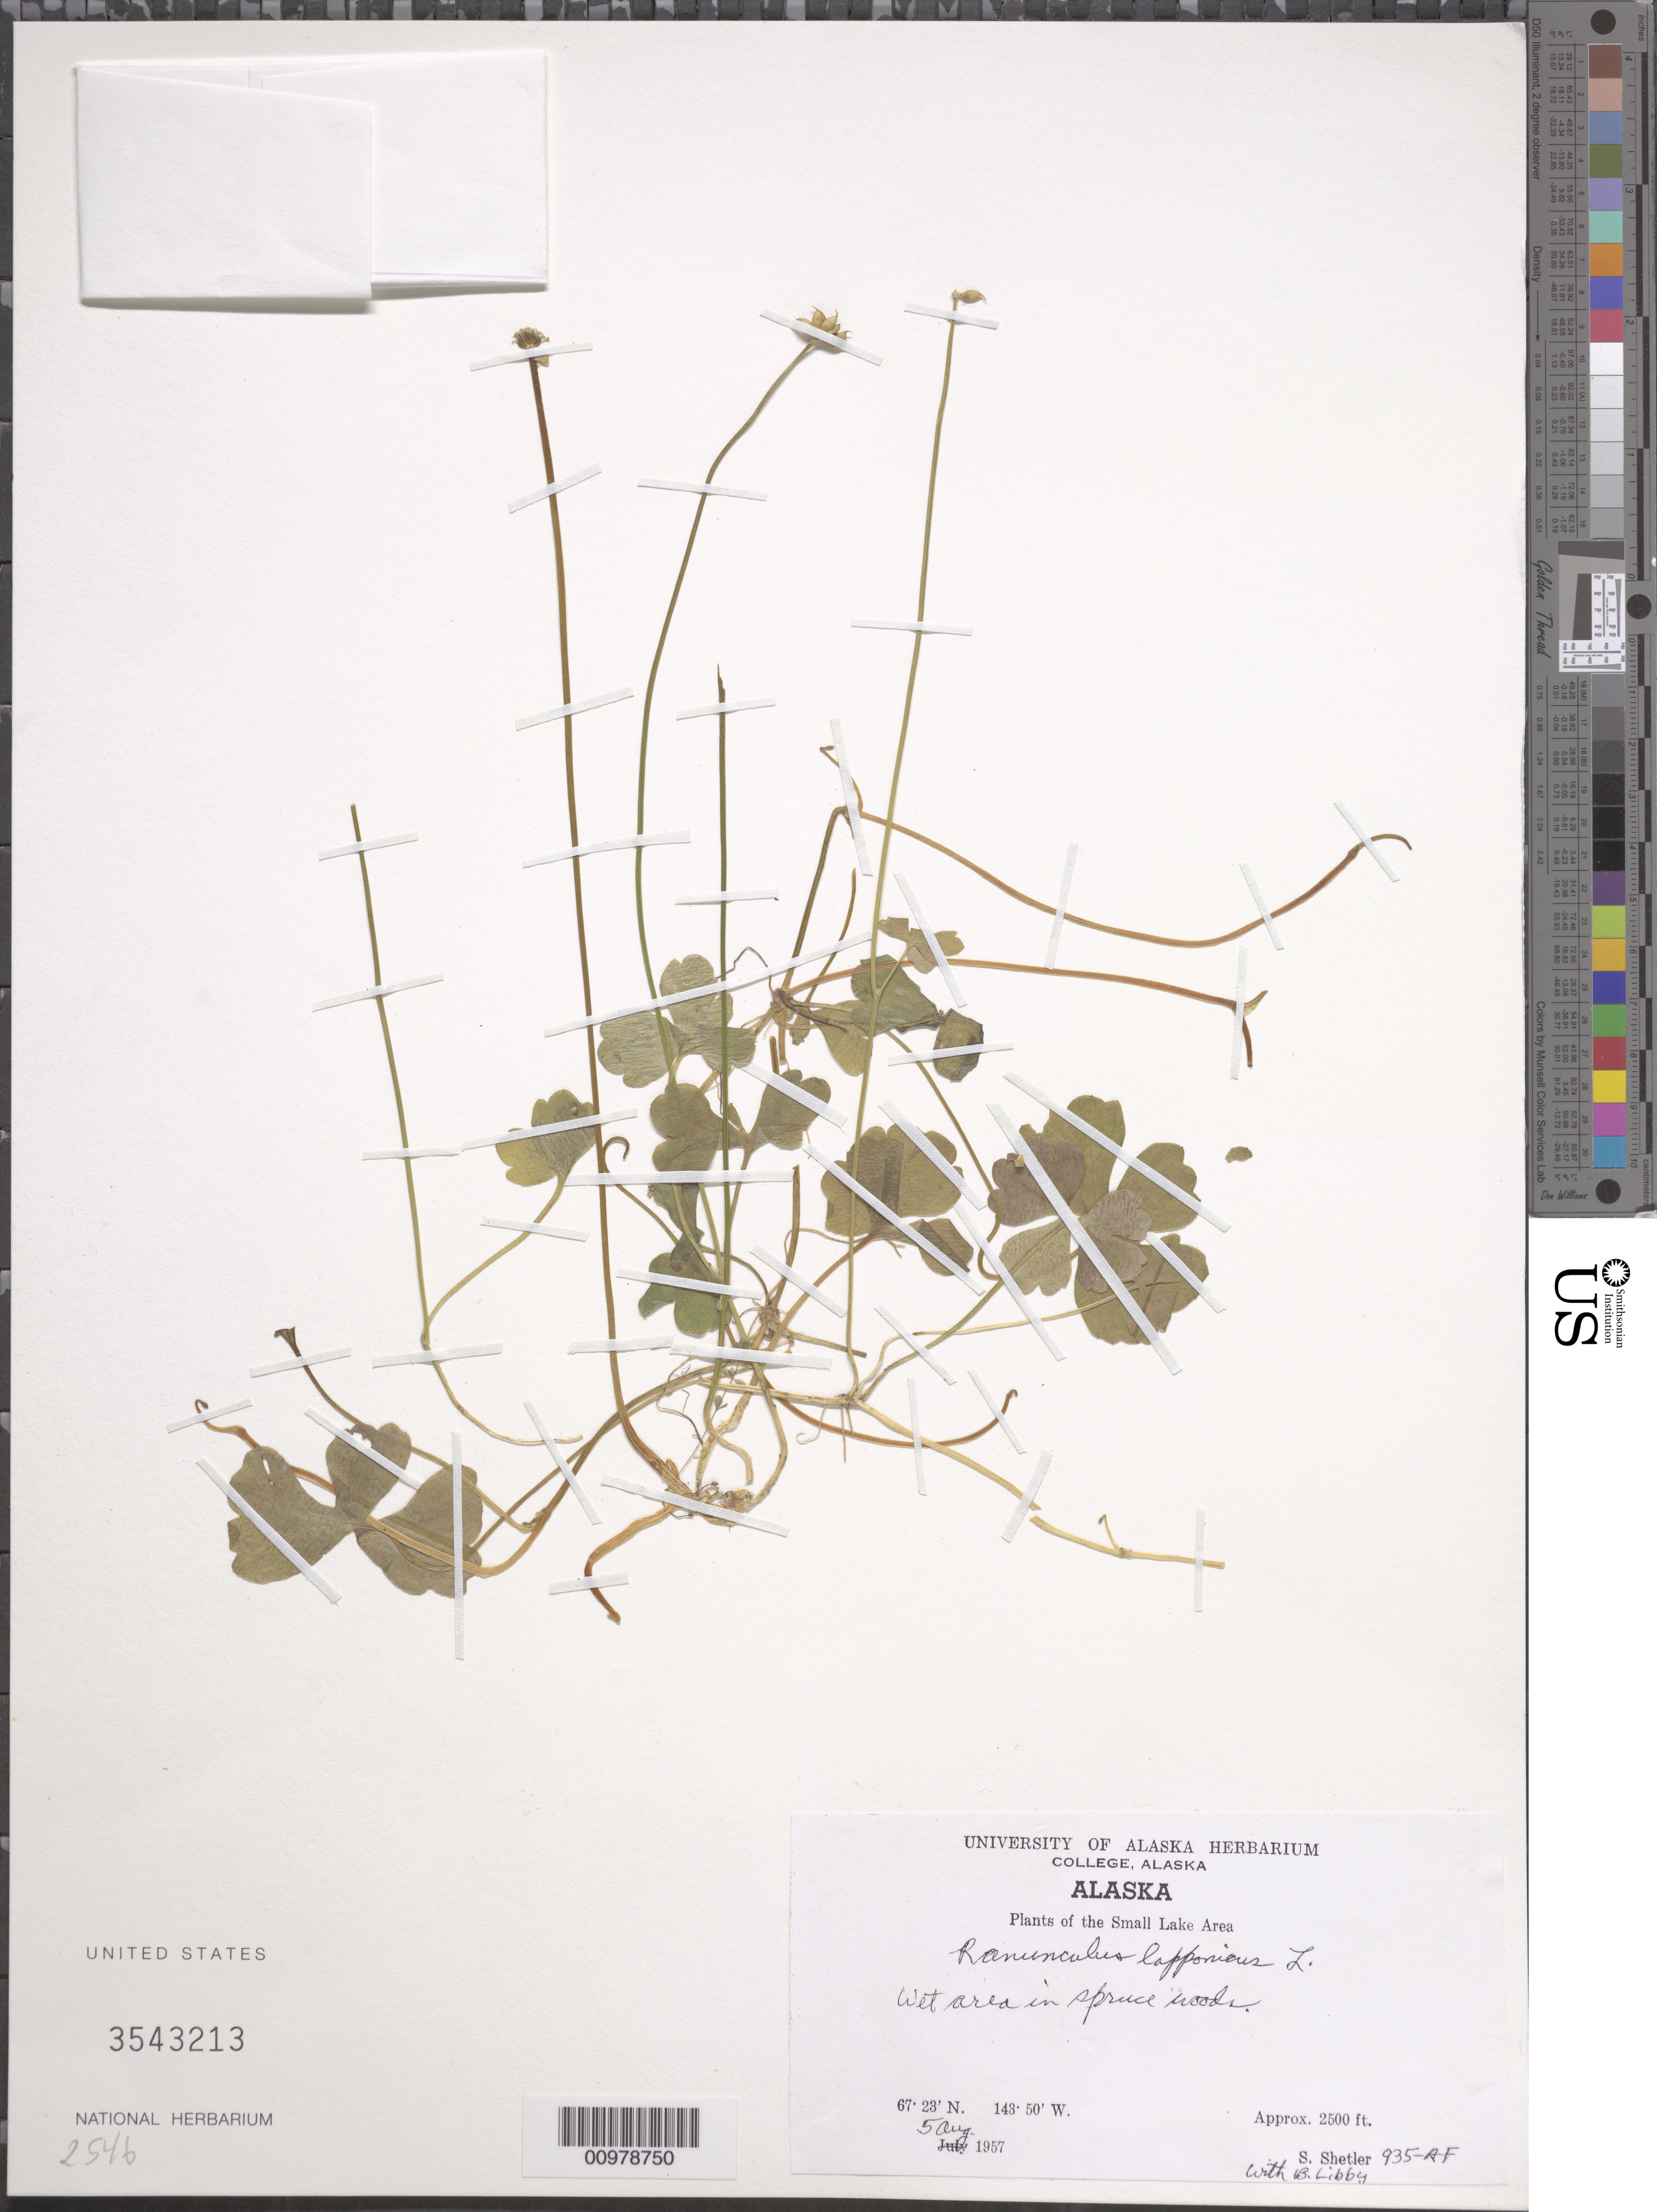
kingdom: Plantae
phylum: Tracheophyta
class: Magnoliopsida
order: Ranunculales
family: Ranunculaceae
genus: Ranunculus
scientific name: Ranunculus lapponicus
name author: L.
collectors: S. Shetler & B. Libby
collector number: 935-AF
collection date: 1957-08-05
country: United States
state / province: Alaska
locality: The Small Lake Area.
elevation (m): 762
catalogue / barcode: US 3543213